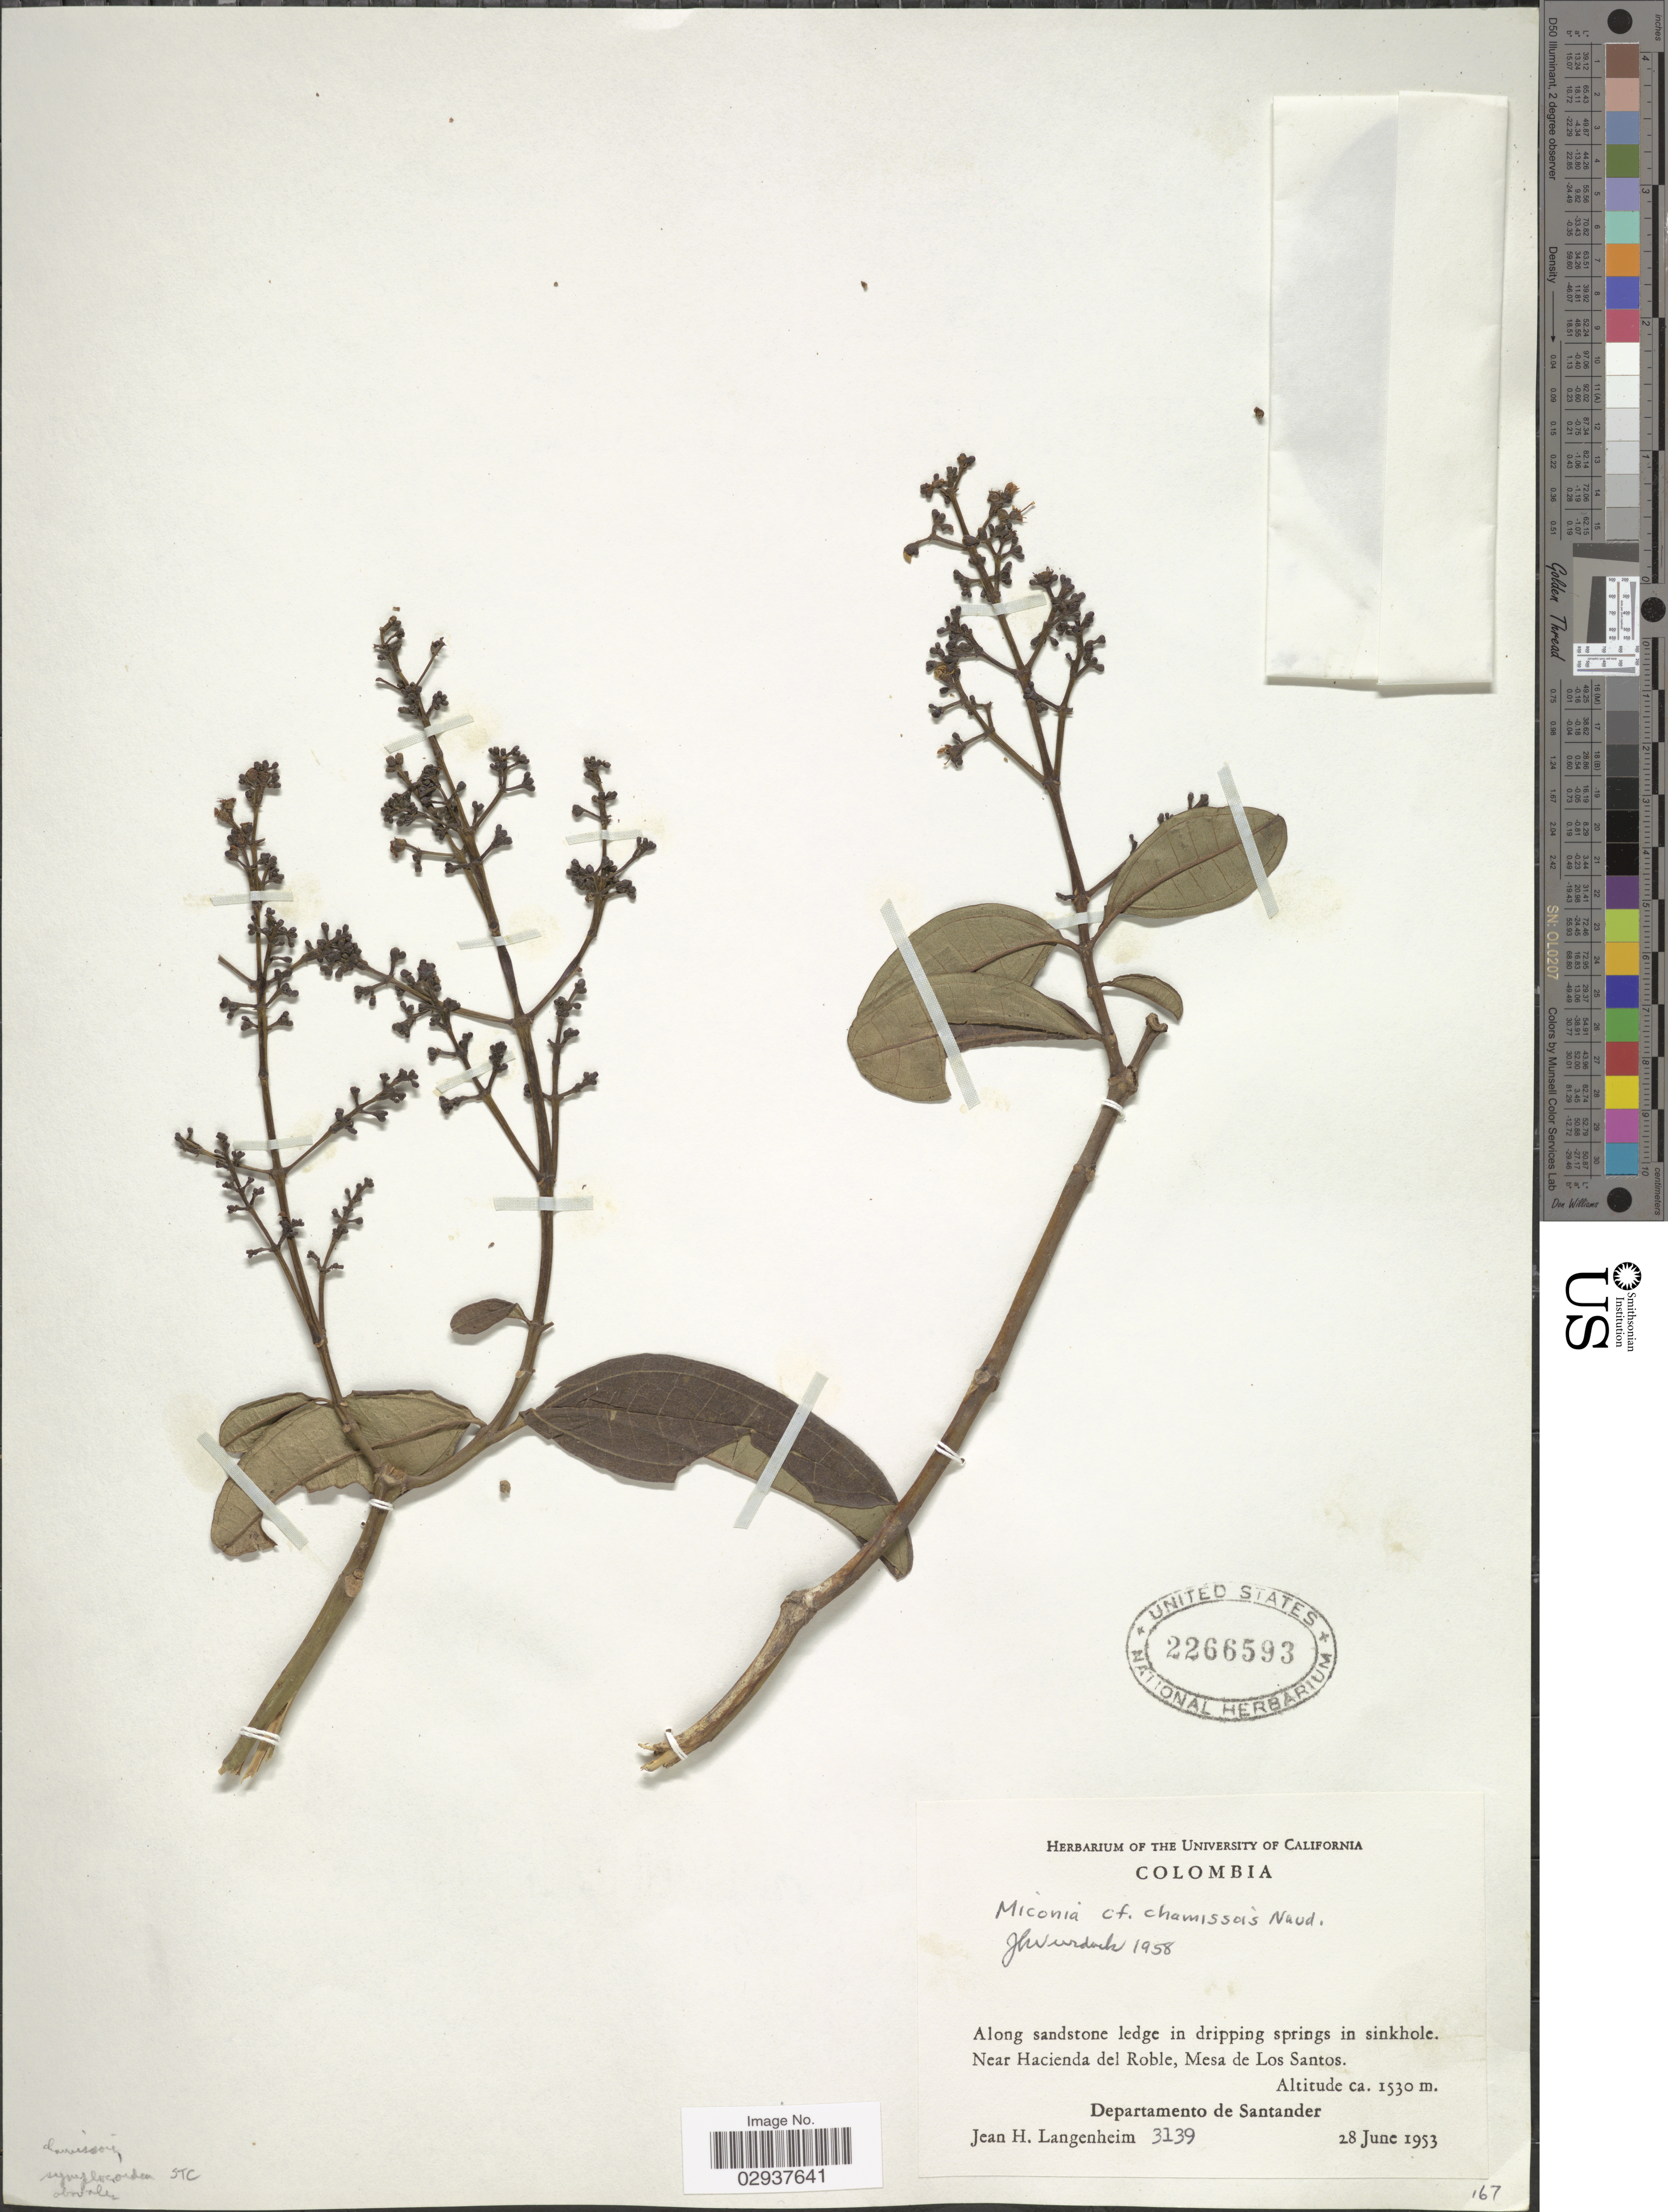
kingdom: Plantae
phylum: Tracheophyta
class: Magnoliopsida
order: Myrtales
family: Melastomataceae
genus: Miconia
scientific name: Miconia chamissois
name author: Naudin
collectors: J. H. Langenheim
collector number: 3139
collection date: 1953-06-28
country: Colombia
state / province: Santander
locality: Along sandstone ledge in dripping springs in sinkhole. Near Hacienda del Roble, Mesa de Los Santos. Departamento de Santander.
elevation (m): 1530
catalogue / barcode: US 2266593